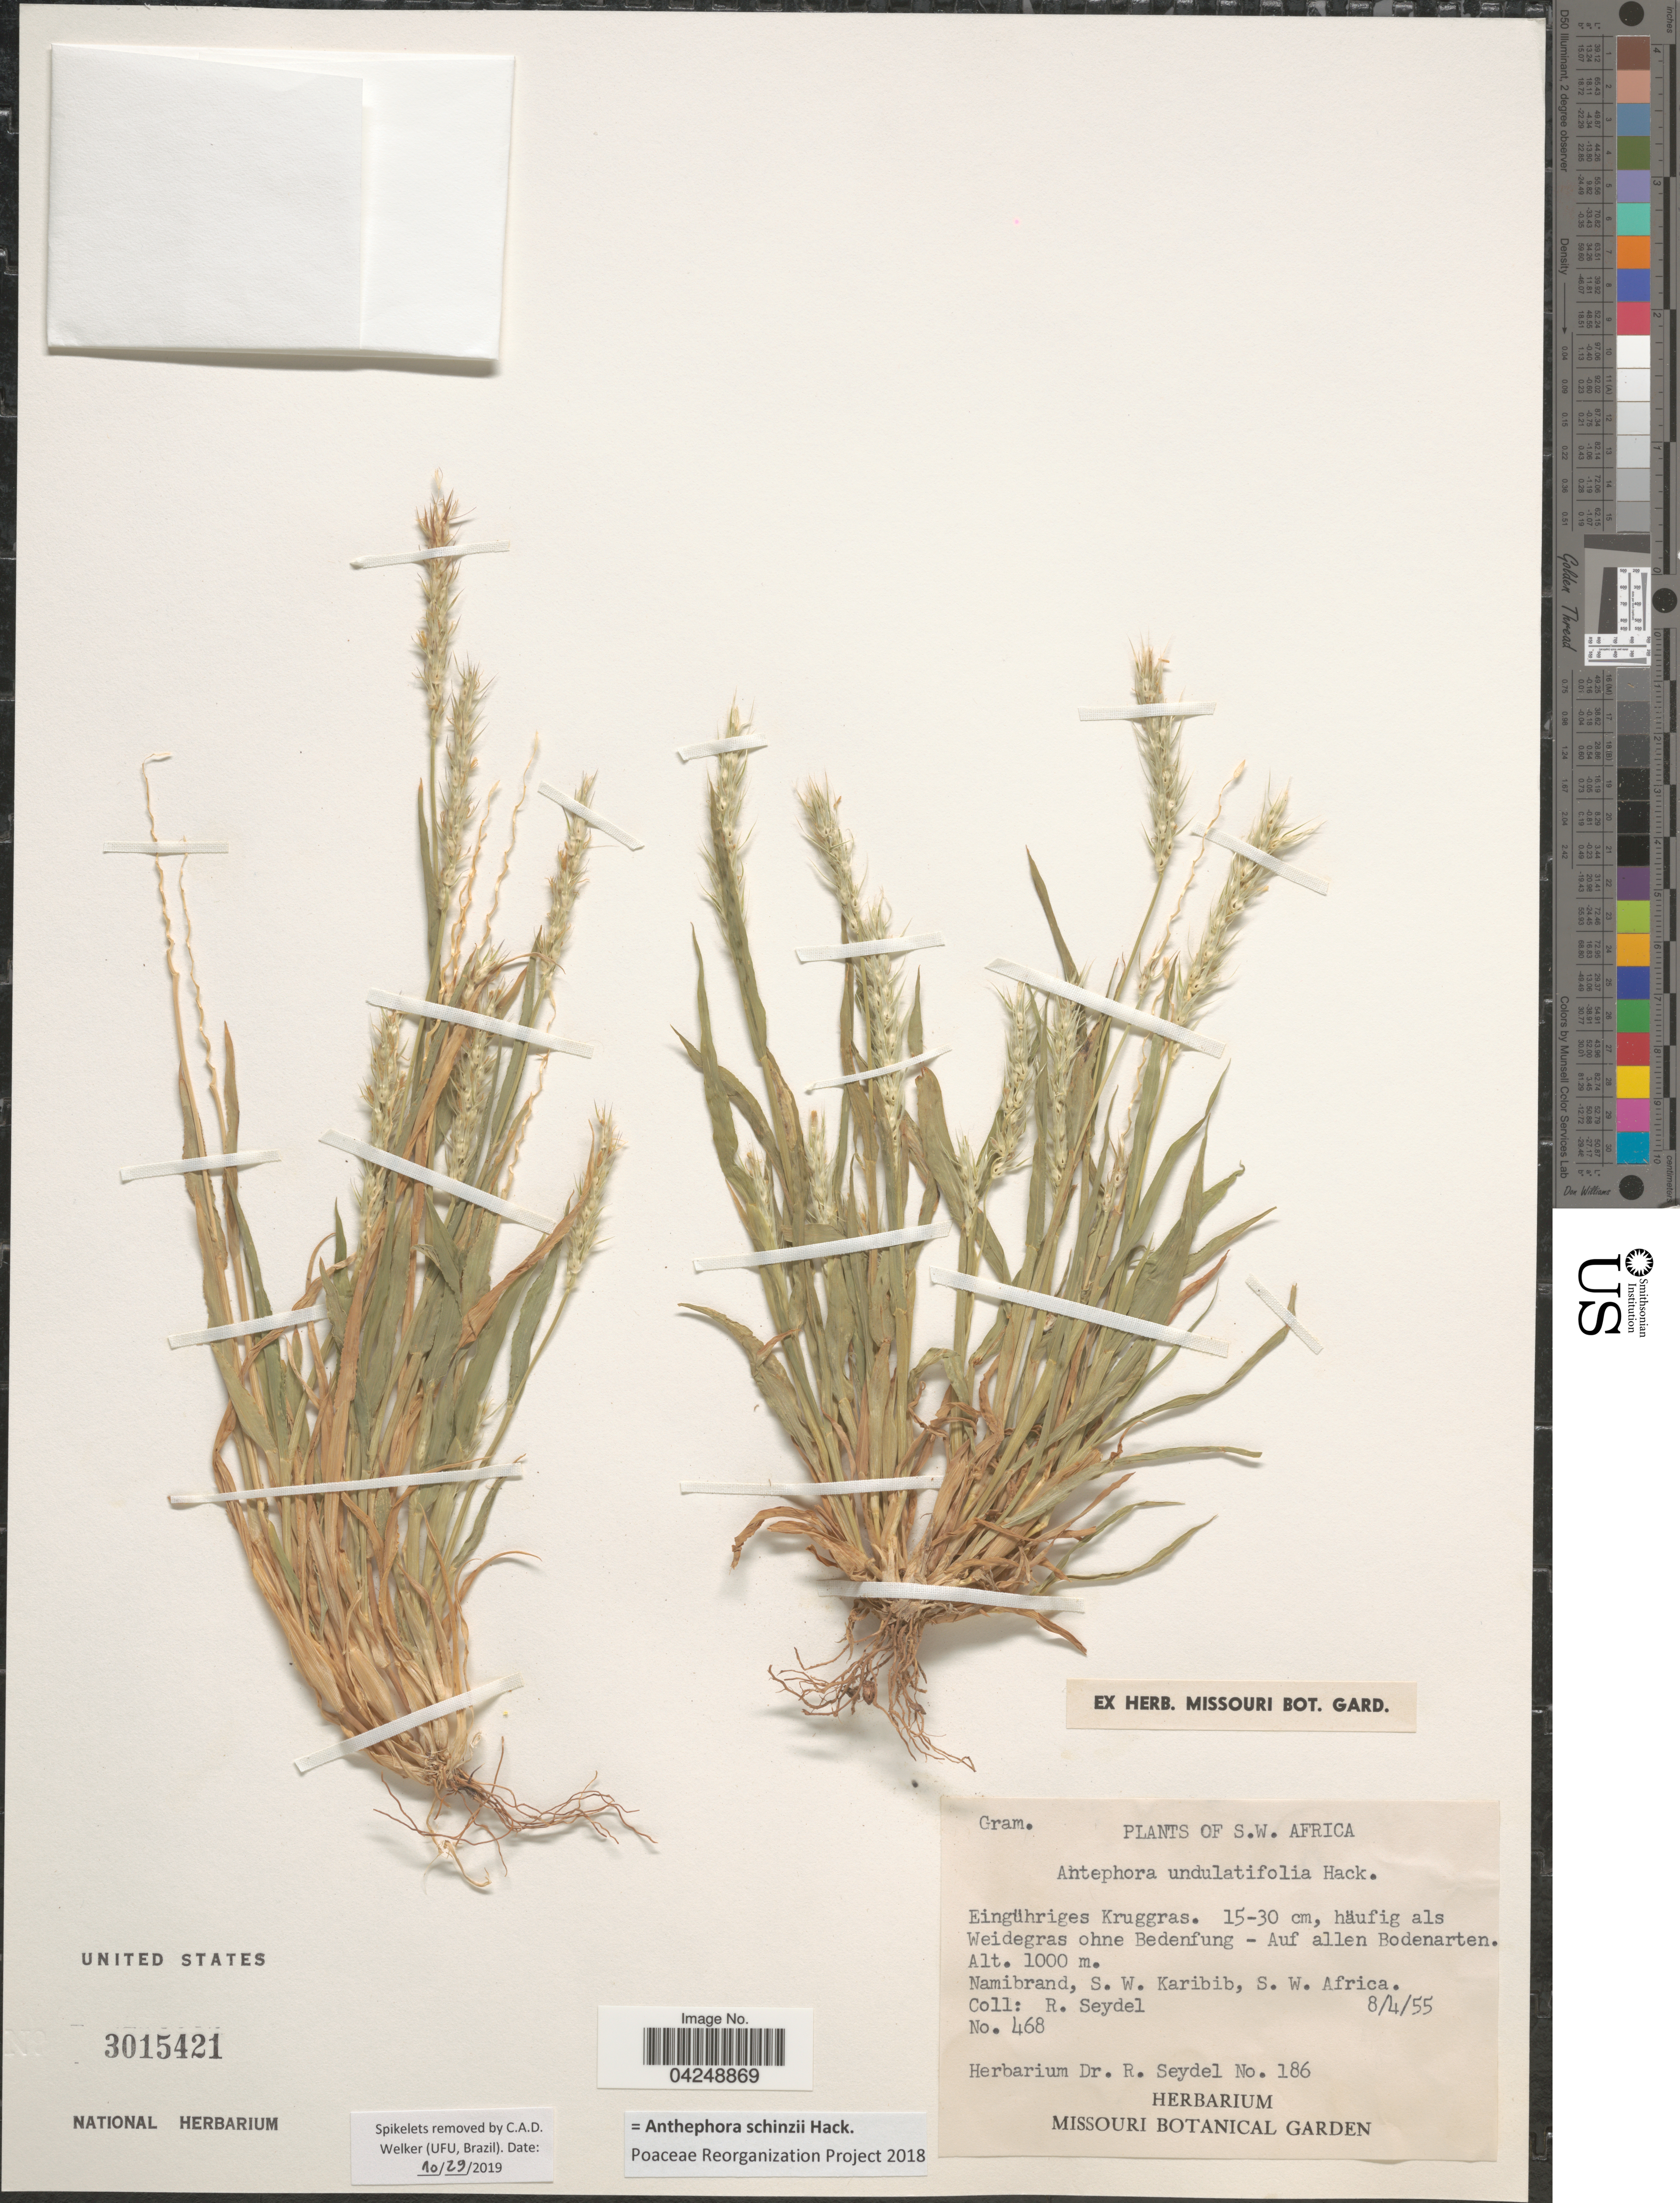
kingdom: Plantae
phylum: Tracheophyta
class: Liliopsida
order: Poales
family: Poaceae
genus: Anthephora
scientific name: Anthephora schinzii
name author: Hack. in Schinz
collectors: R. Seydel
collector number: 468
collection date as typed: Transcribed d/m/y: 8/4/55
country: Namibia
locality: Namibrand, S. W. Karibib, S. W. Africa.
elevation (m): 1000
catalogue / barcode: US 3015421